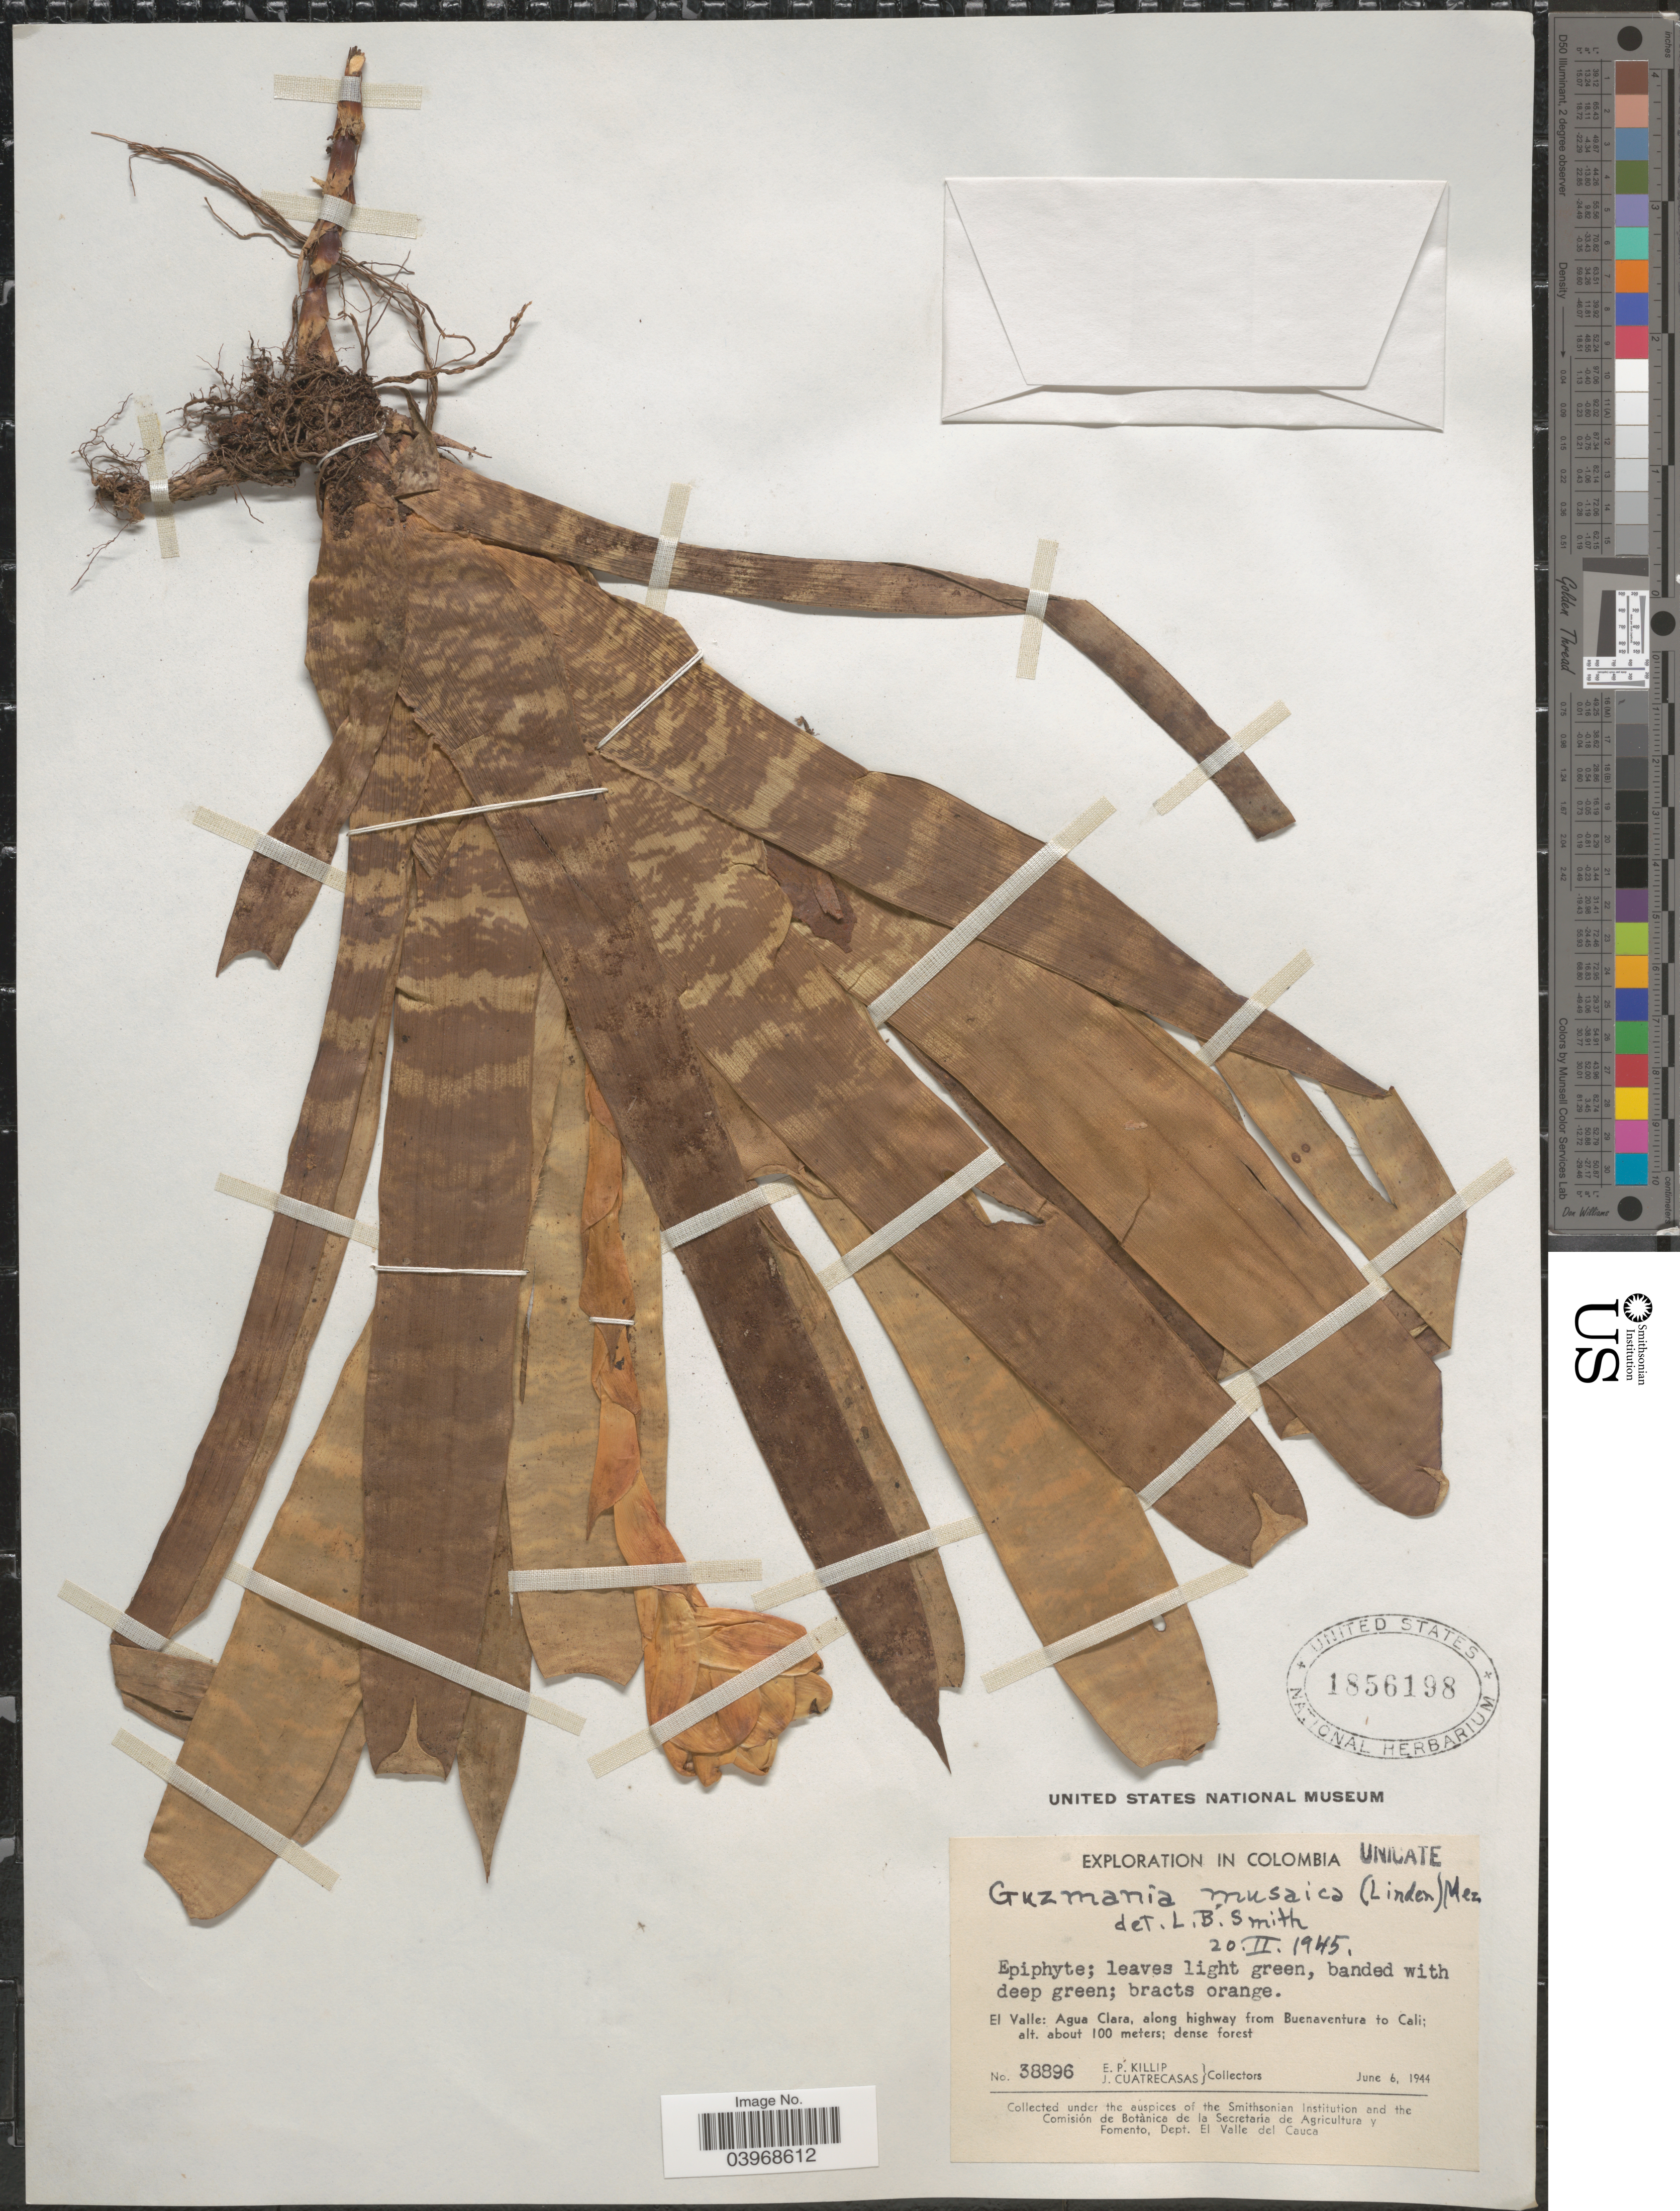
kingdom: Plantae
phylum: Tracheophyta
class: Liliopsida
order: Poales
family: Bromeliaceae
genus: Guzmania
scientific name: Guzmania musaica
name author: (Linden & André) Mez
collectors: E. P. Killip & J. Cuatrecasas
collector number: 38896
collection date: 1944-06-06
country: Colombia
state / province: Valle del Cauca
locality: El Valle: Agua Clara, along highway from Buenaventura to Cali.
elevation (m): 100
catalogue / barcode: US 1856198